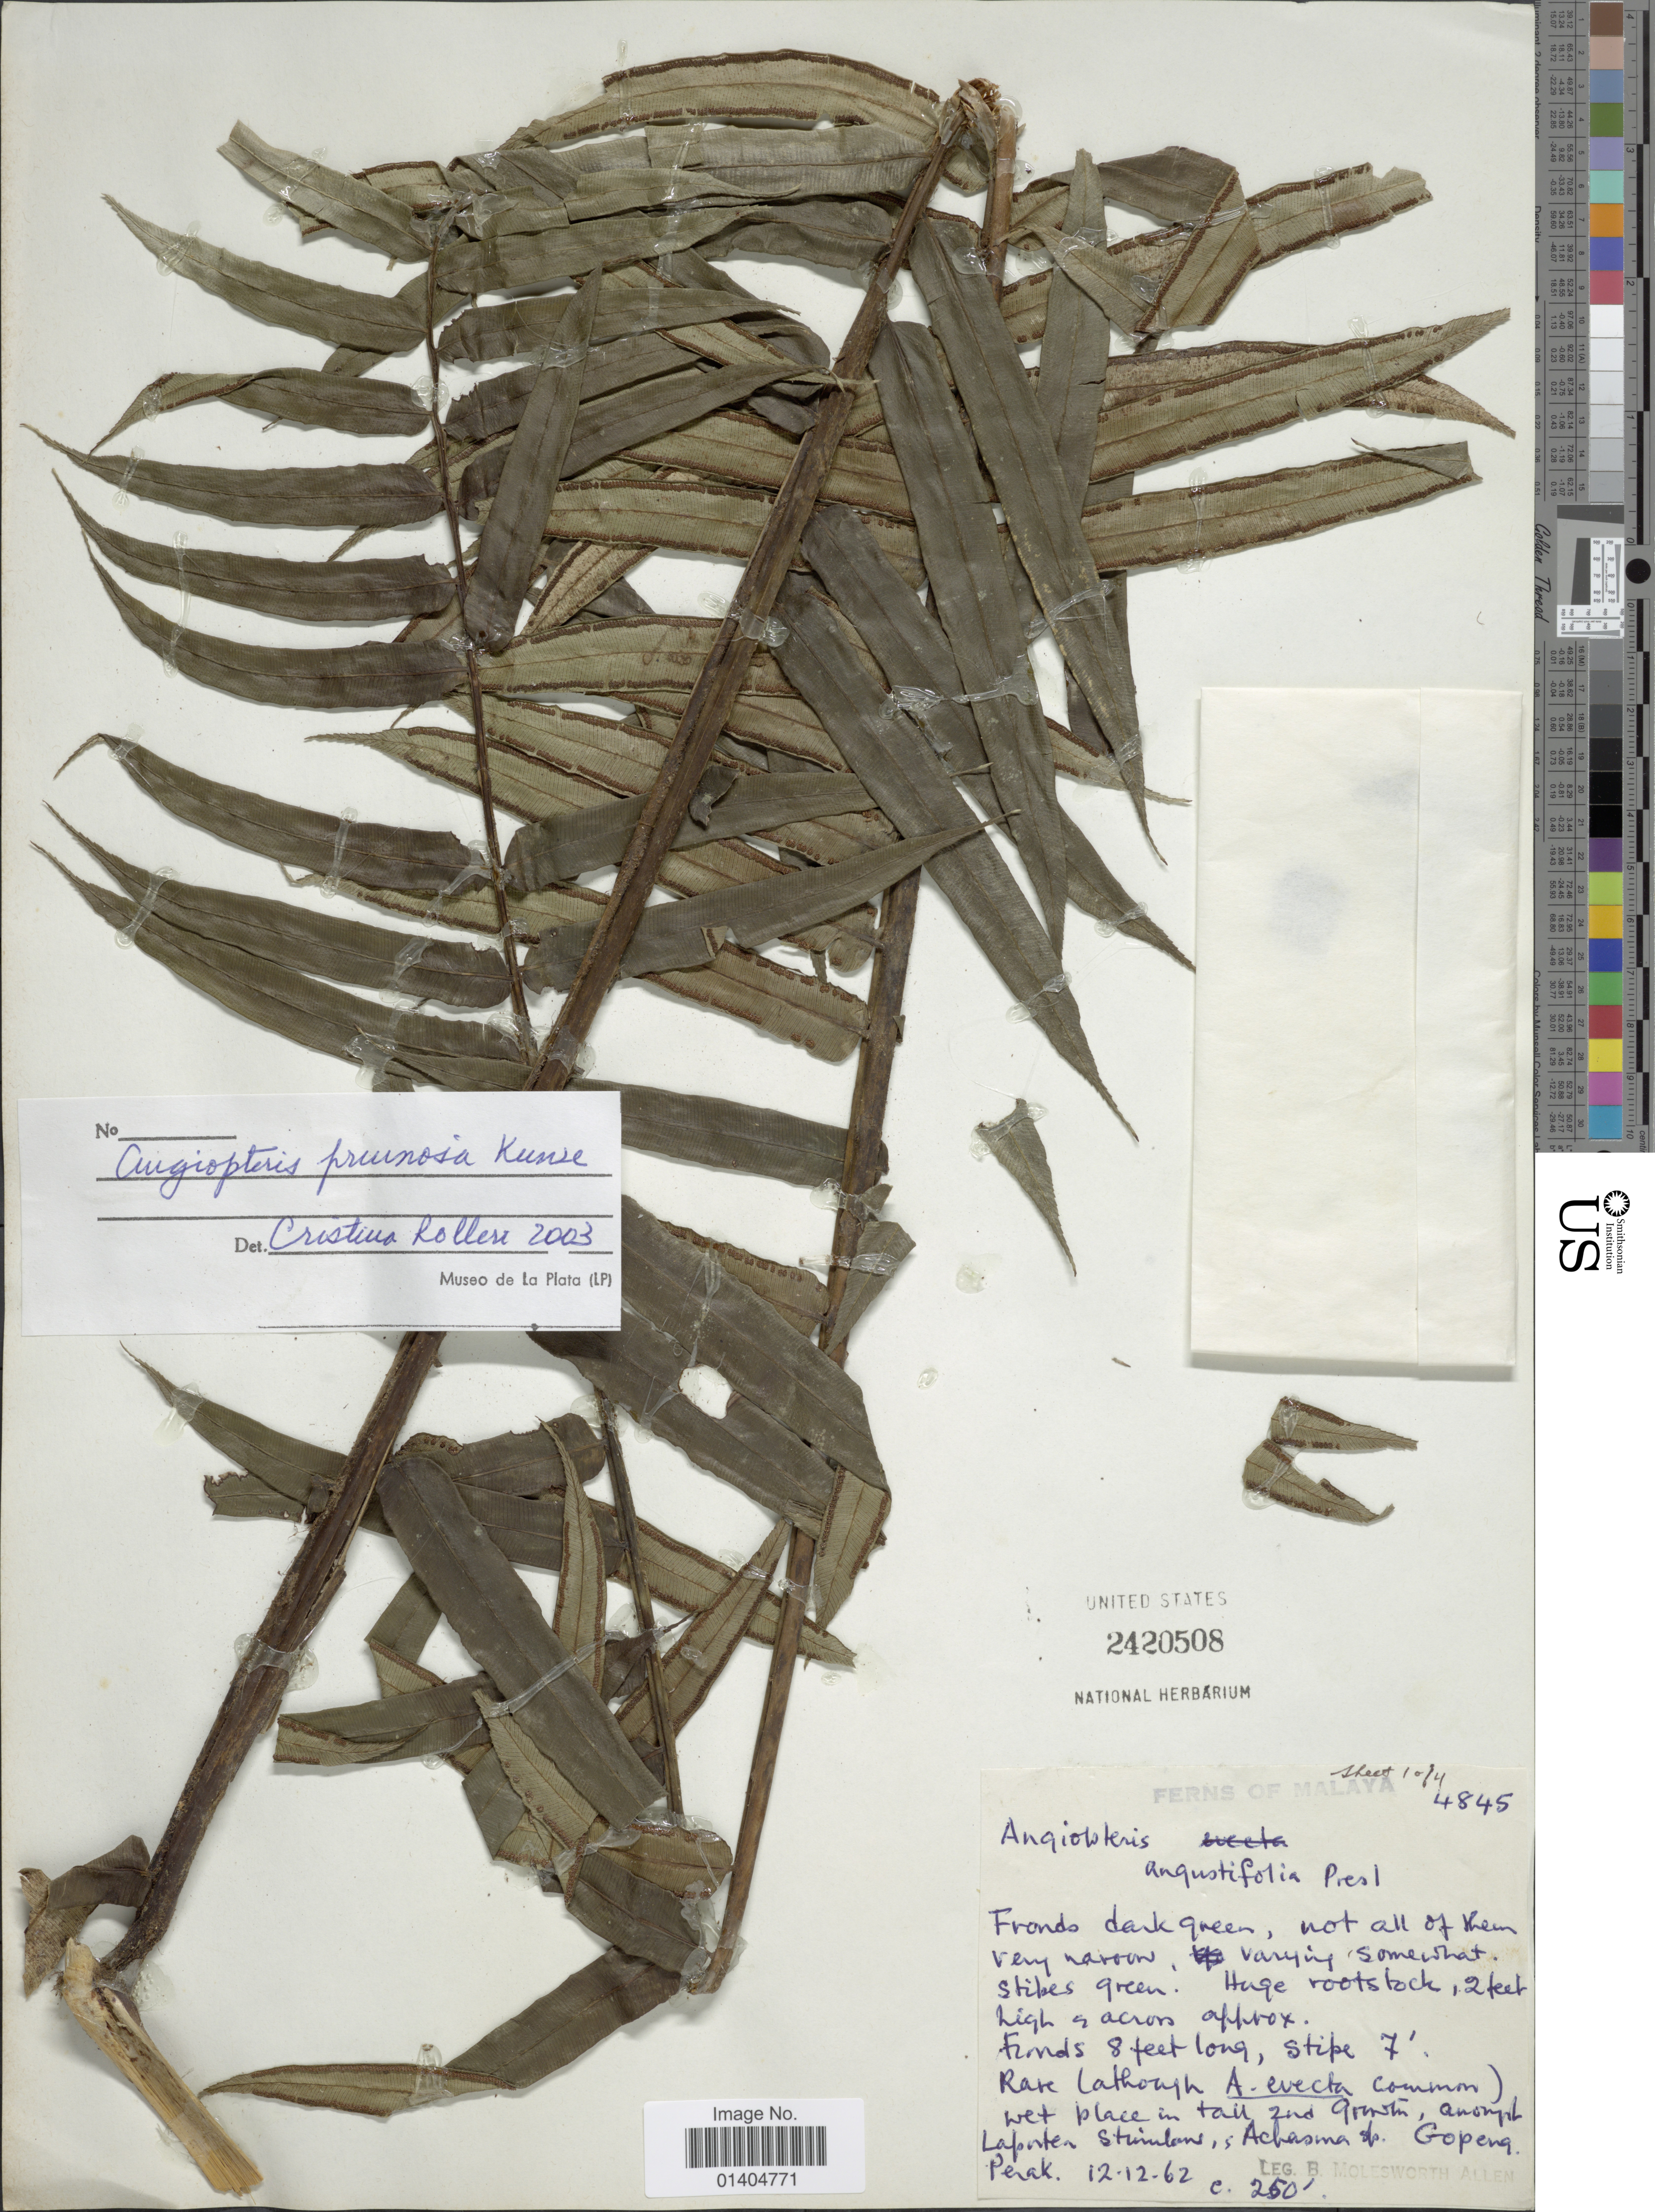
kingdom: Plantae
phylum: Tracheophyta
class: Polypodiopsida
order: Marattiales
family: Marattiaceae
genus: Angiopteris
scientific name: Angiopteris pruinosa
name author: Kunze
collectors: B. E. G. Molesworth-Allen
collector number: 250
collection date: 1962-12-12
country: Malaysia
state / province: Perak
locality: Malaya Gopeng Perak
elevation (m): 76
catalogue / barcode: US 2420508